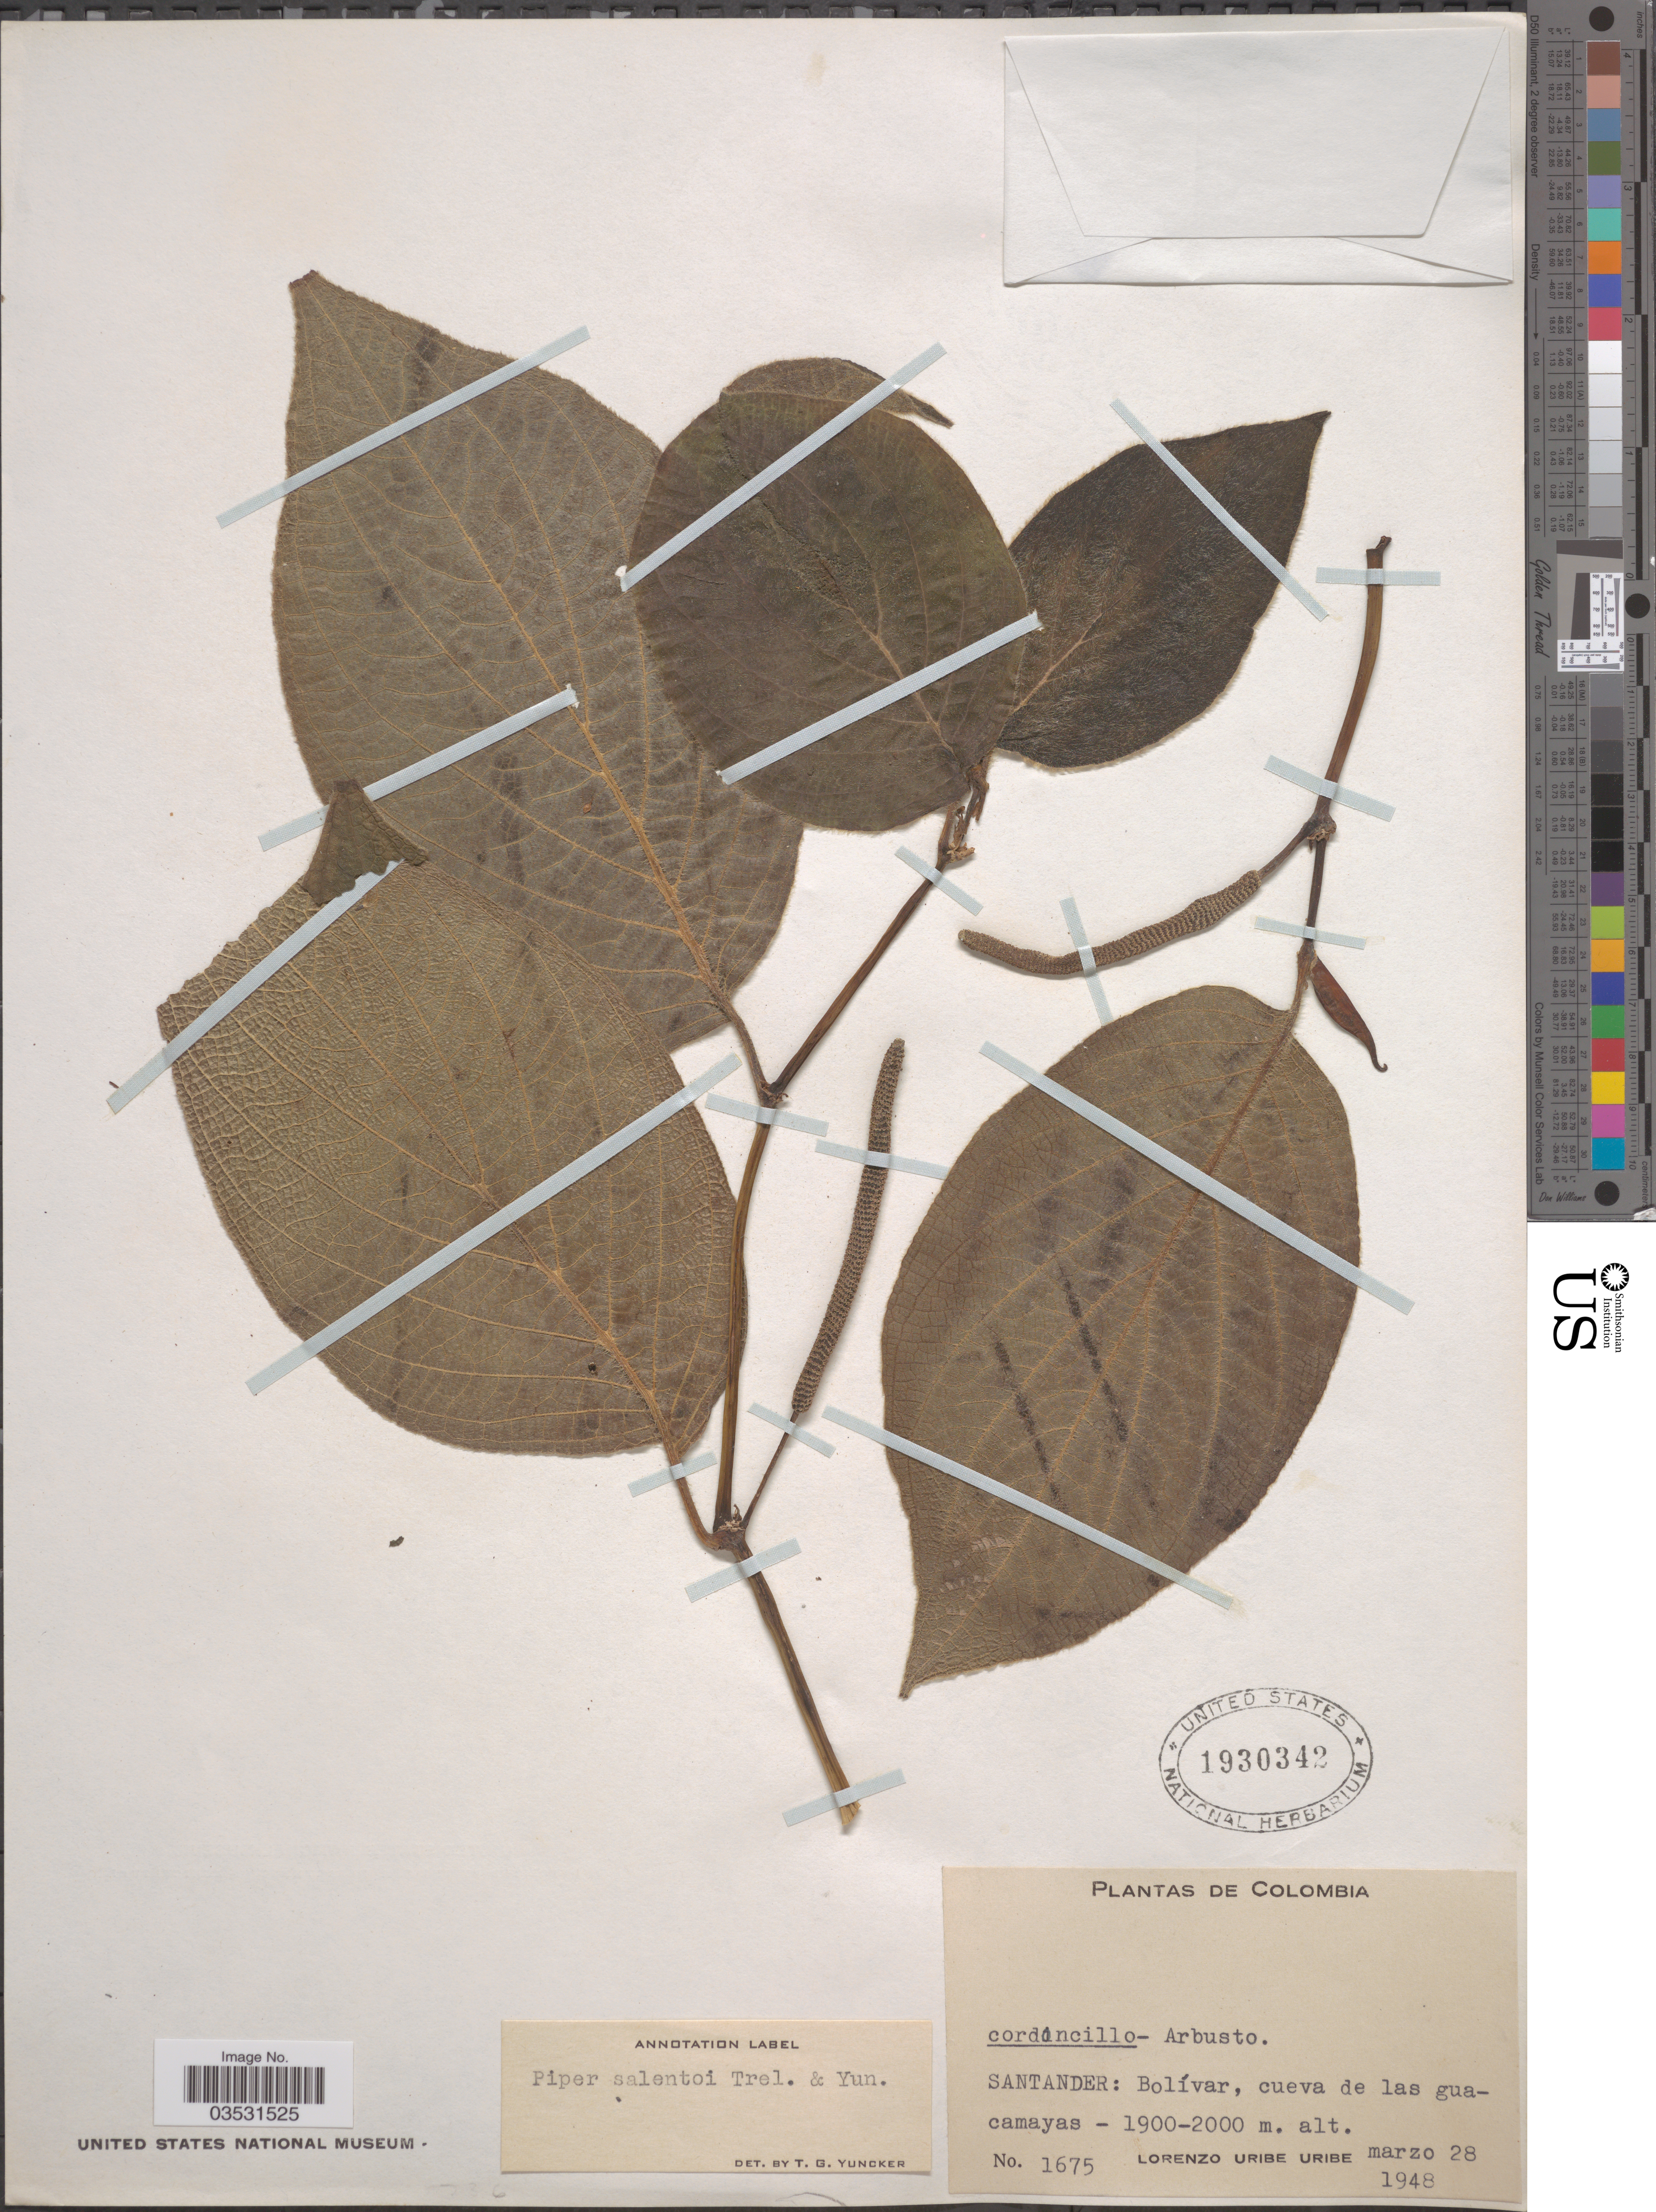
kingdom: Plantae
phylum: Tracheophyta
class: Magnoliopsida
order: Piperales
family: Piperaceae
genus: Piper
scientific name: Piper salentoi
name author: Trel. & Yunck.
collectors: L. Uribe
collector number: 1675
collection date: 1948-03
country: Colombia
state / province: Santander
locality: Bolívar, cueva de las Guacamayas.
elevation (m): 1900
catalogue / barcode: US 1930342